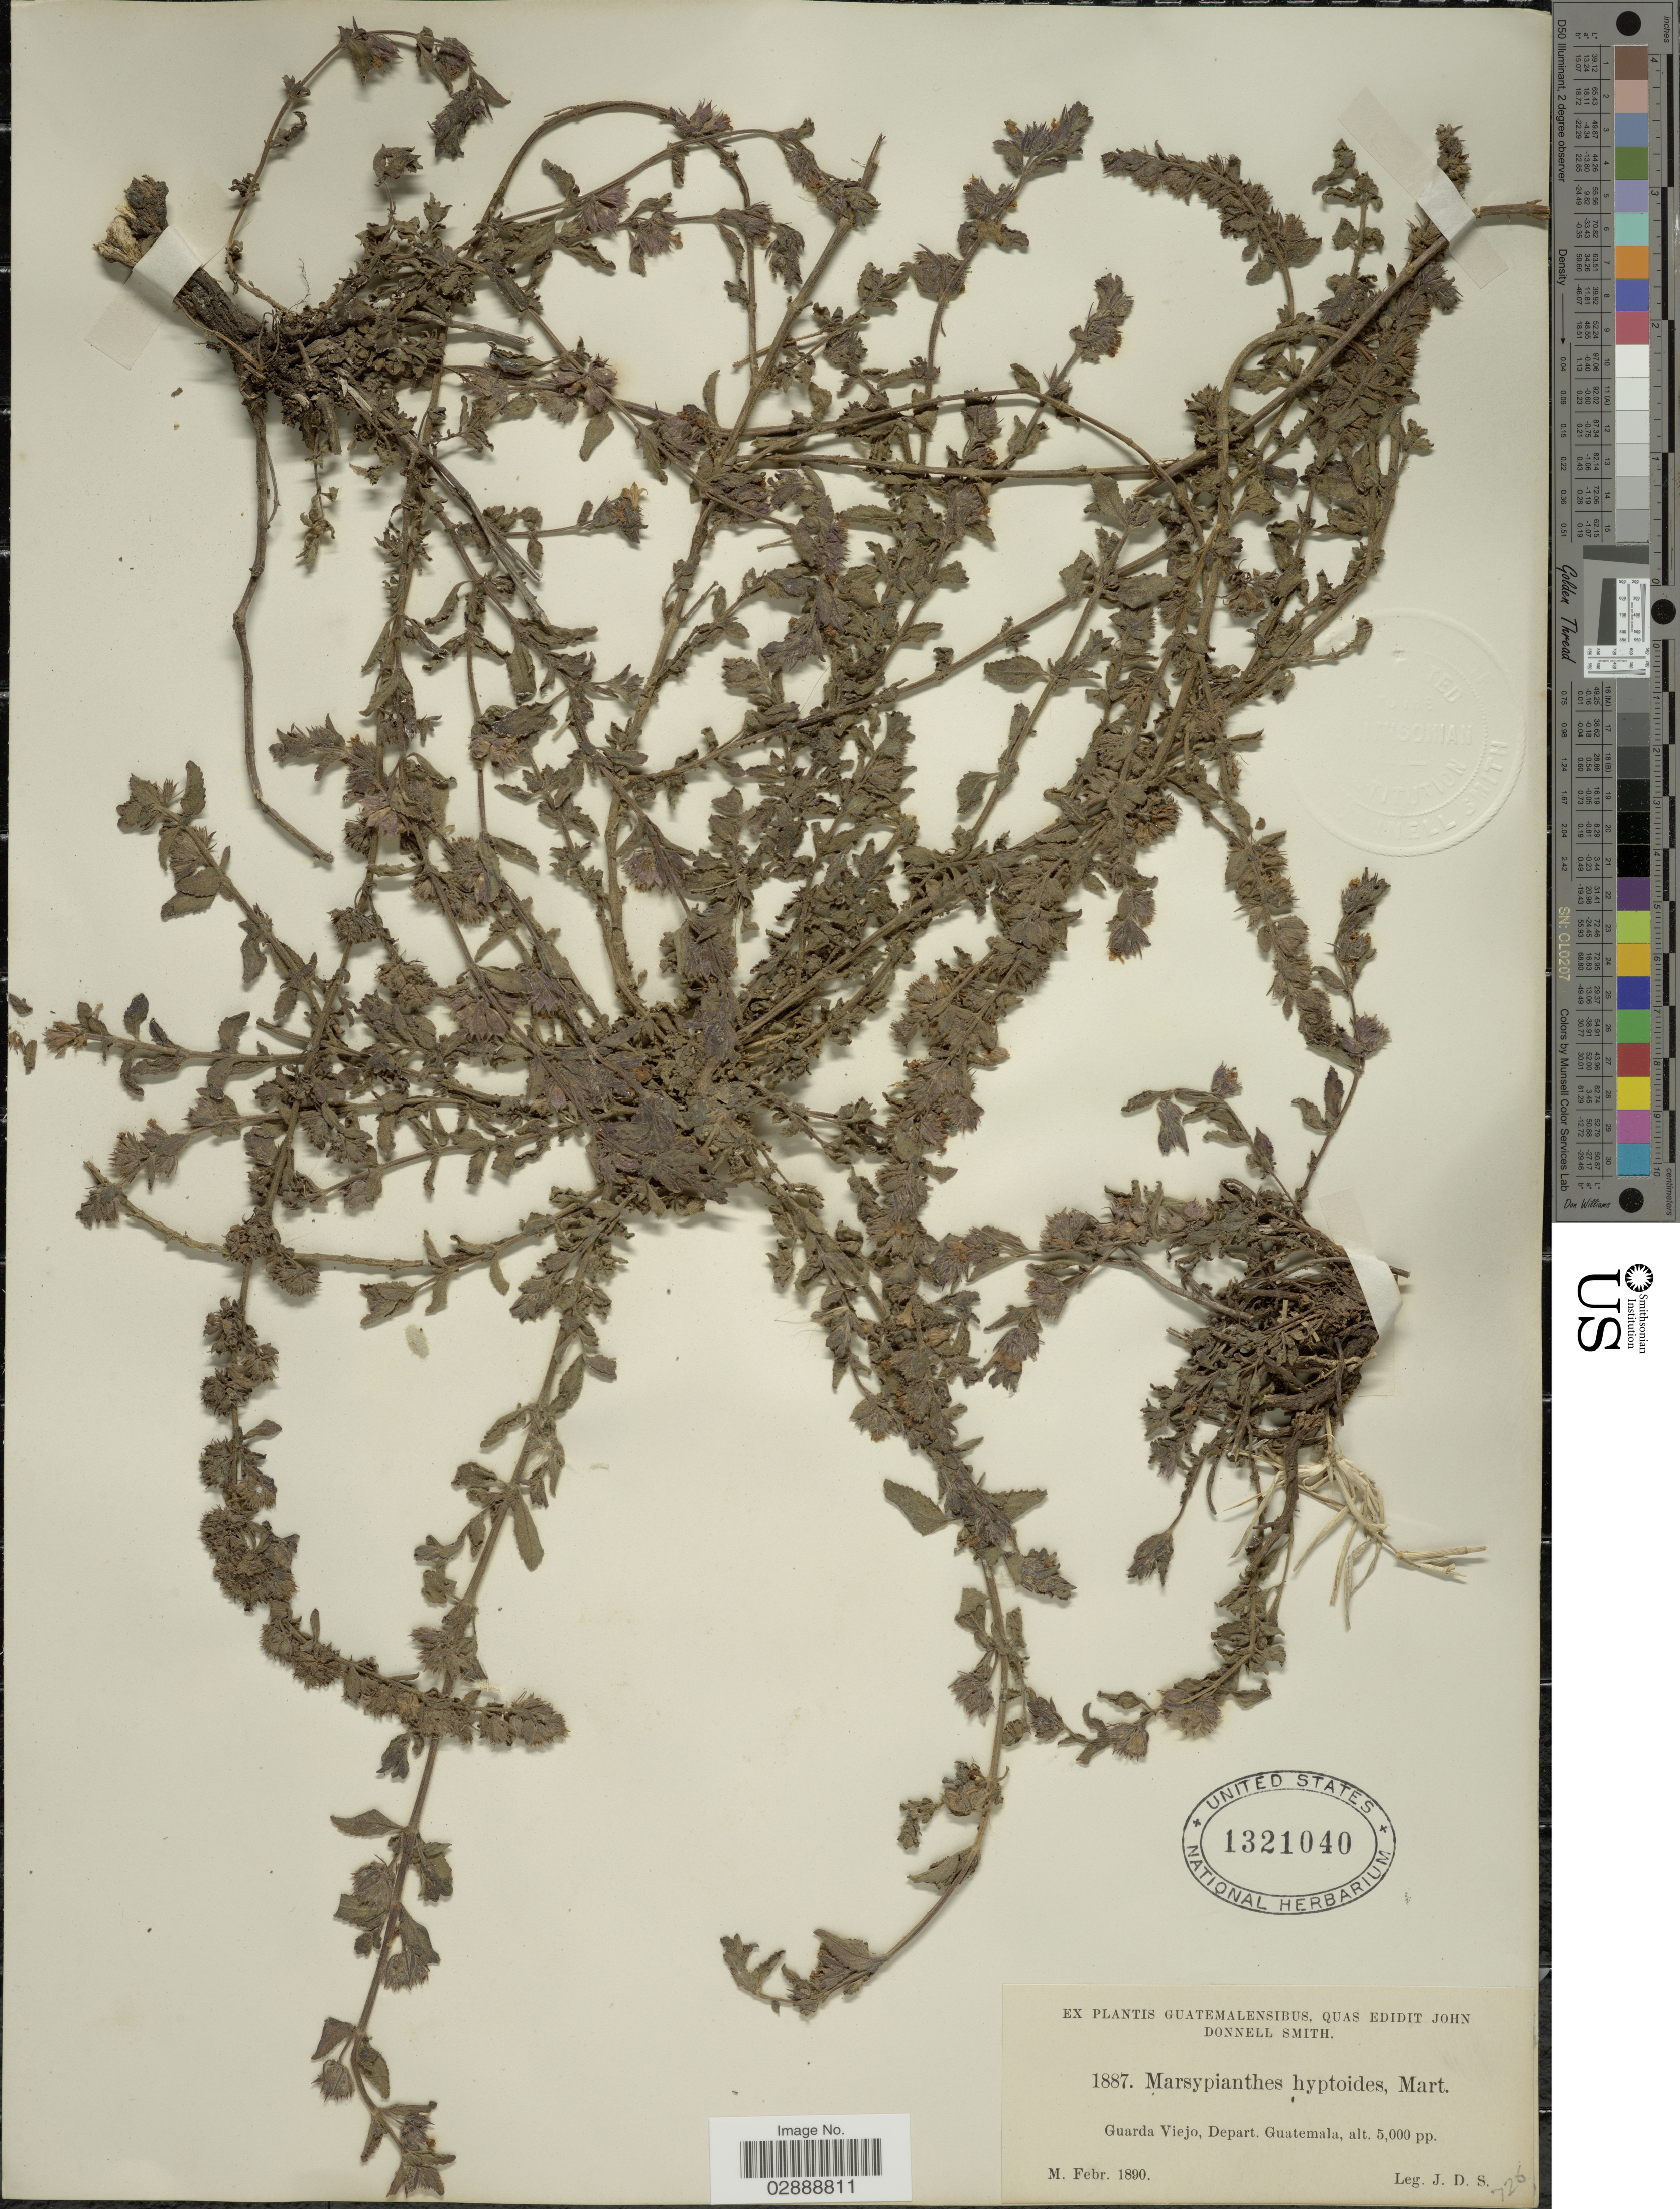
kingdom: Plantae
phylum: Tracheophyta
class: Magnoliopsida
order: Lamiales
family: Lamiaceae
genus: Marsypianthes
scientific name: Marsypianthes chamaedrys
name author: (Vahl) Kuntze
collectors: J. Donnell Smith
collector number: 1887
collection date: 1890-02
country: Guatemala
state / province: Guatemala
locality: Guarda Viejo, Depart. Guatemala.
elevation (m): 1524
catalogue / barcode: US 1321040